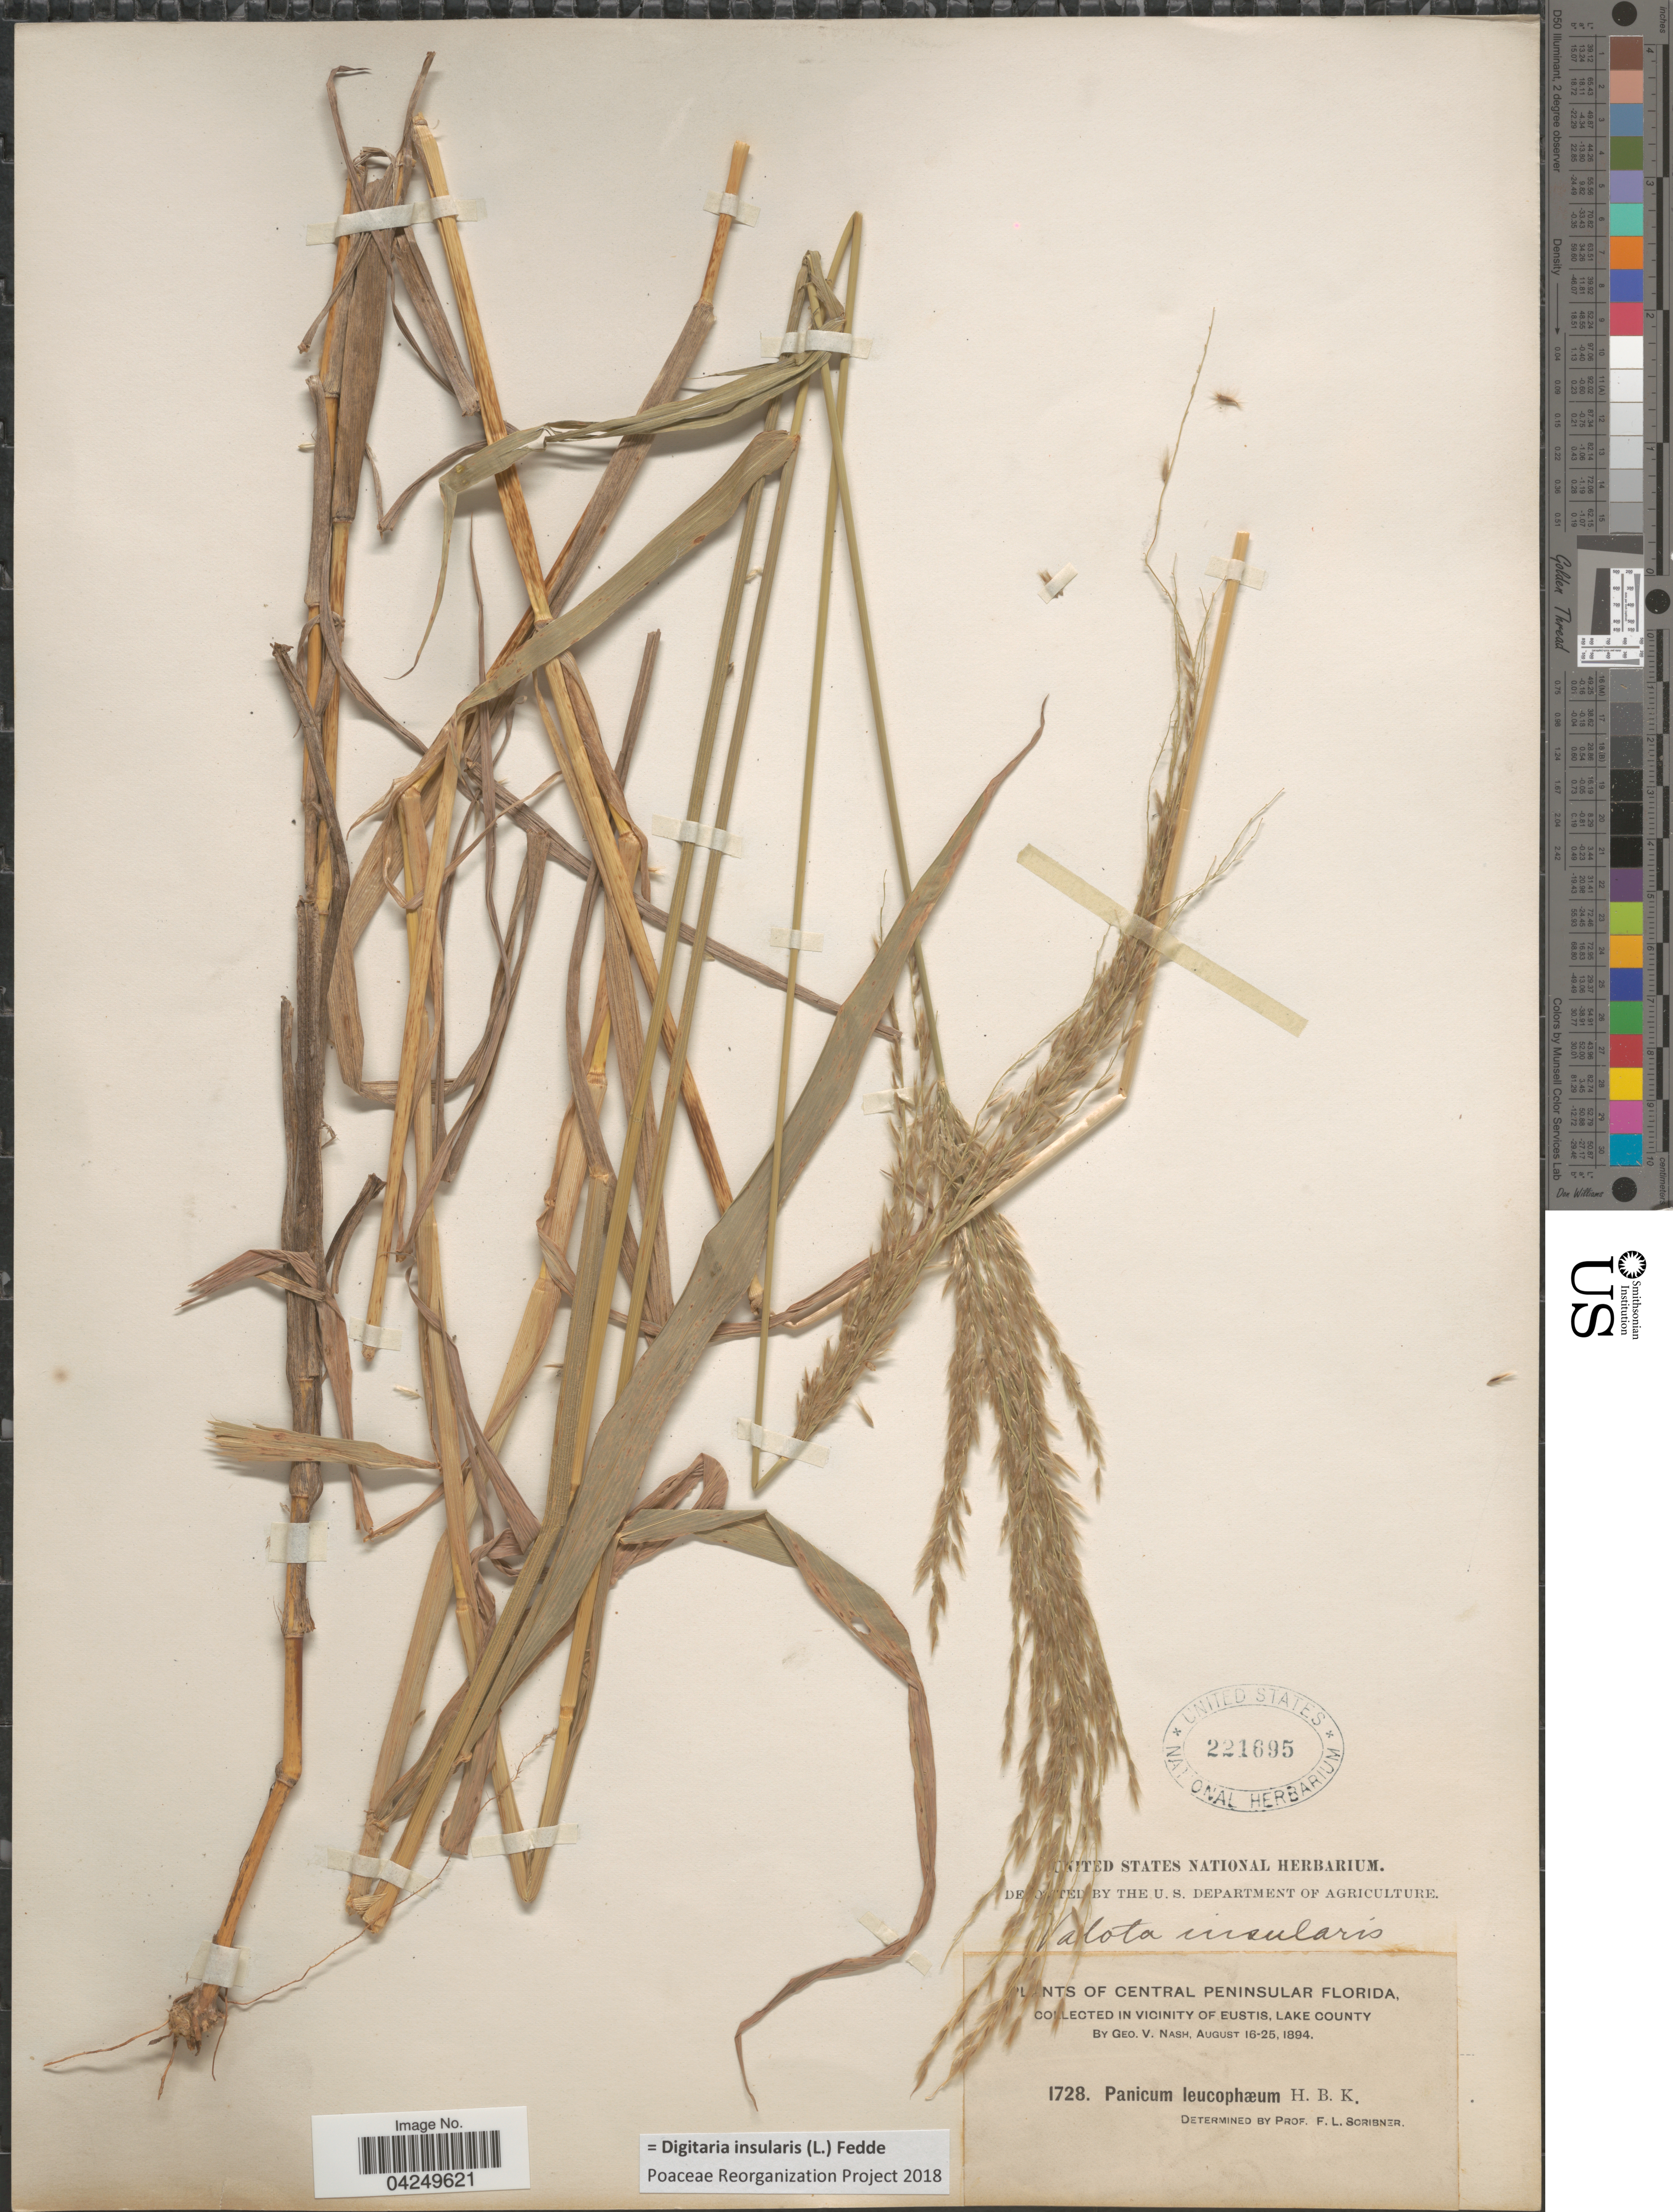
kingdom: Plantae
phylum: Tracheophyta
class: Liliopsida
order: Poales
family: Poaceae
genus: Digitaria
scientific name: Digitaria insularis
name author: (L.) Fedde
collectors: G. V. Nash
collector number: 1728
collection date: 1894-08-16/1894-08-25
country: United States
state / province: Florida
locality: Central Peninsular Florida, in Vicinity of Eustis, Lake County.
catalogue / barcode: US 221695